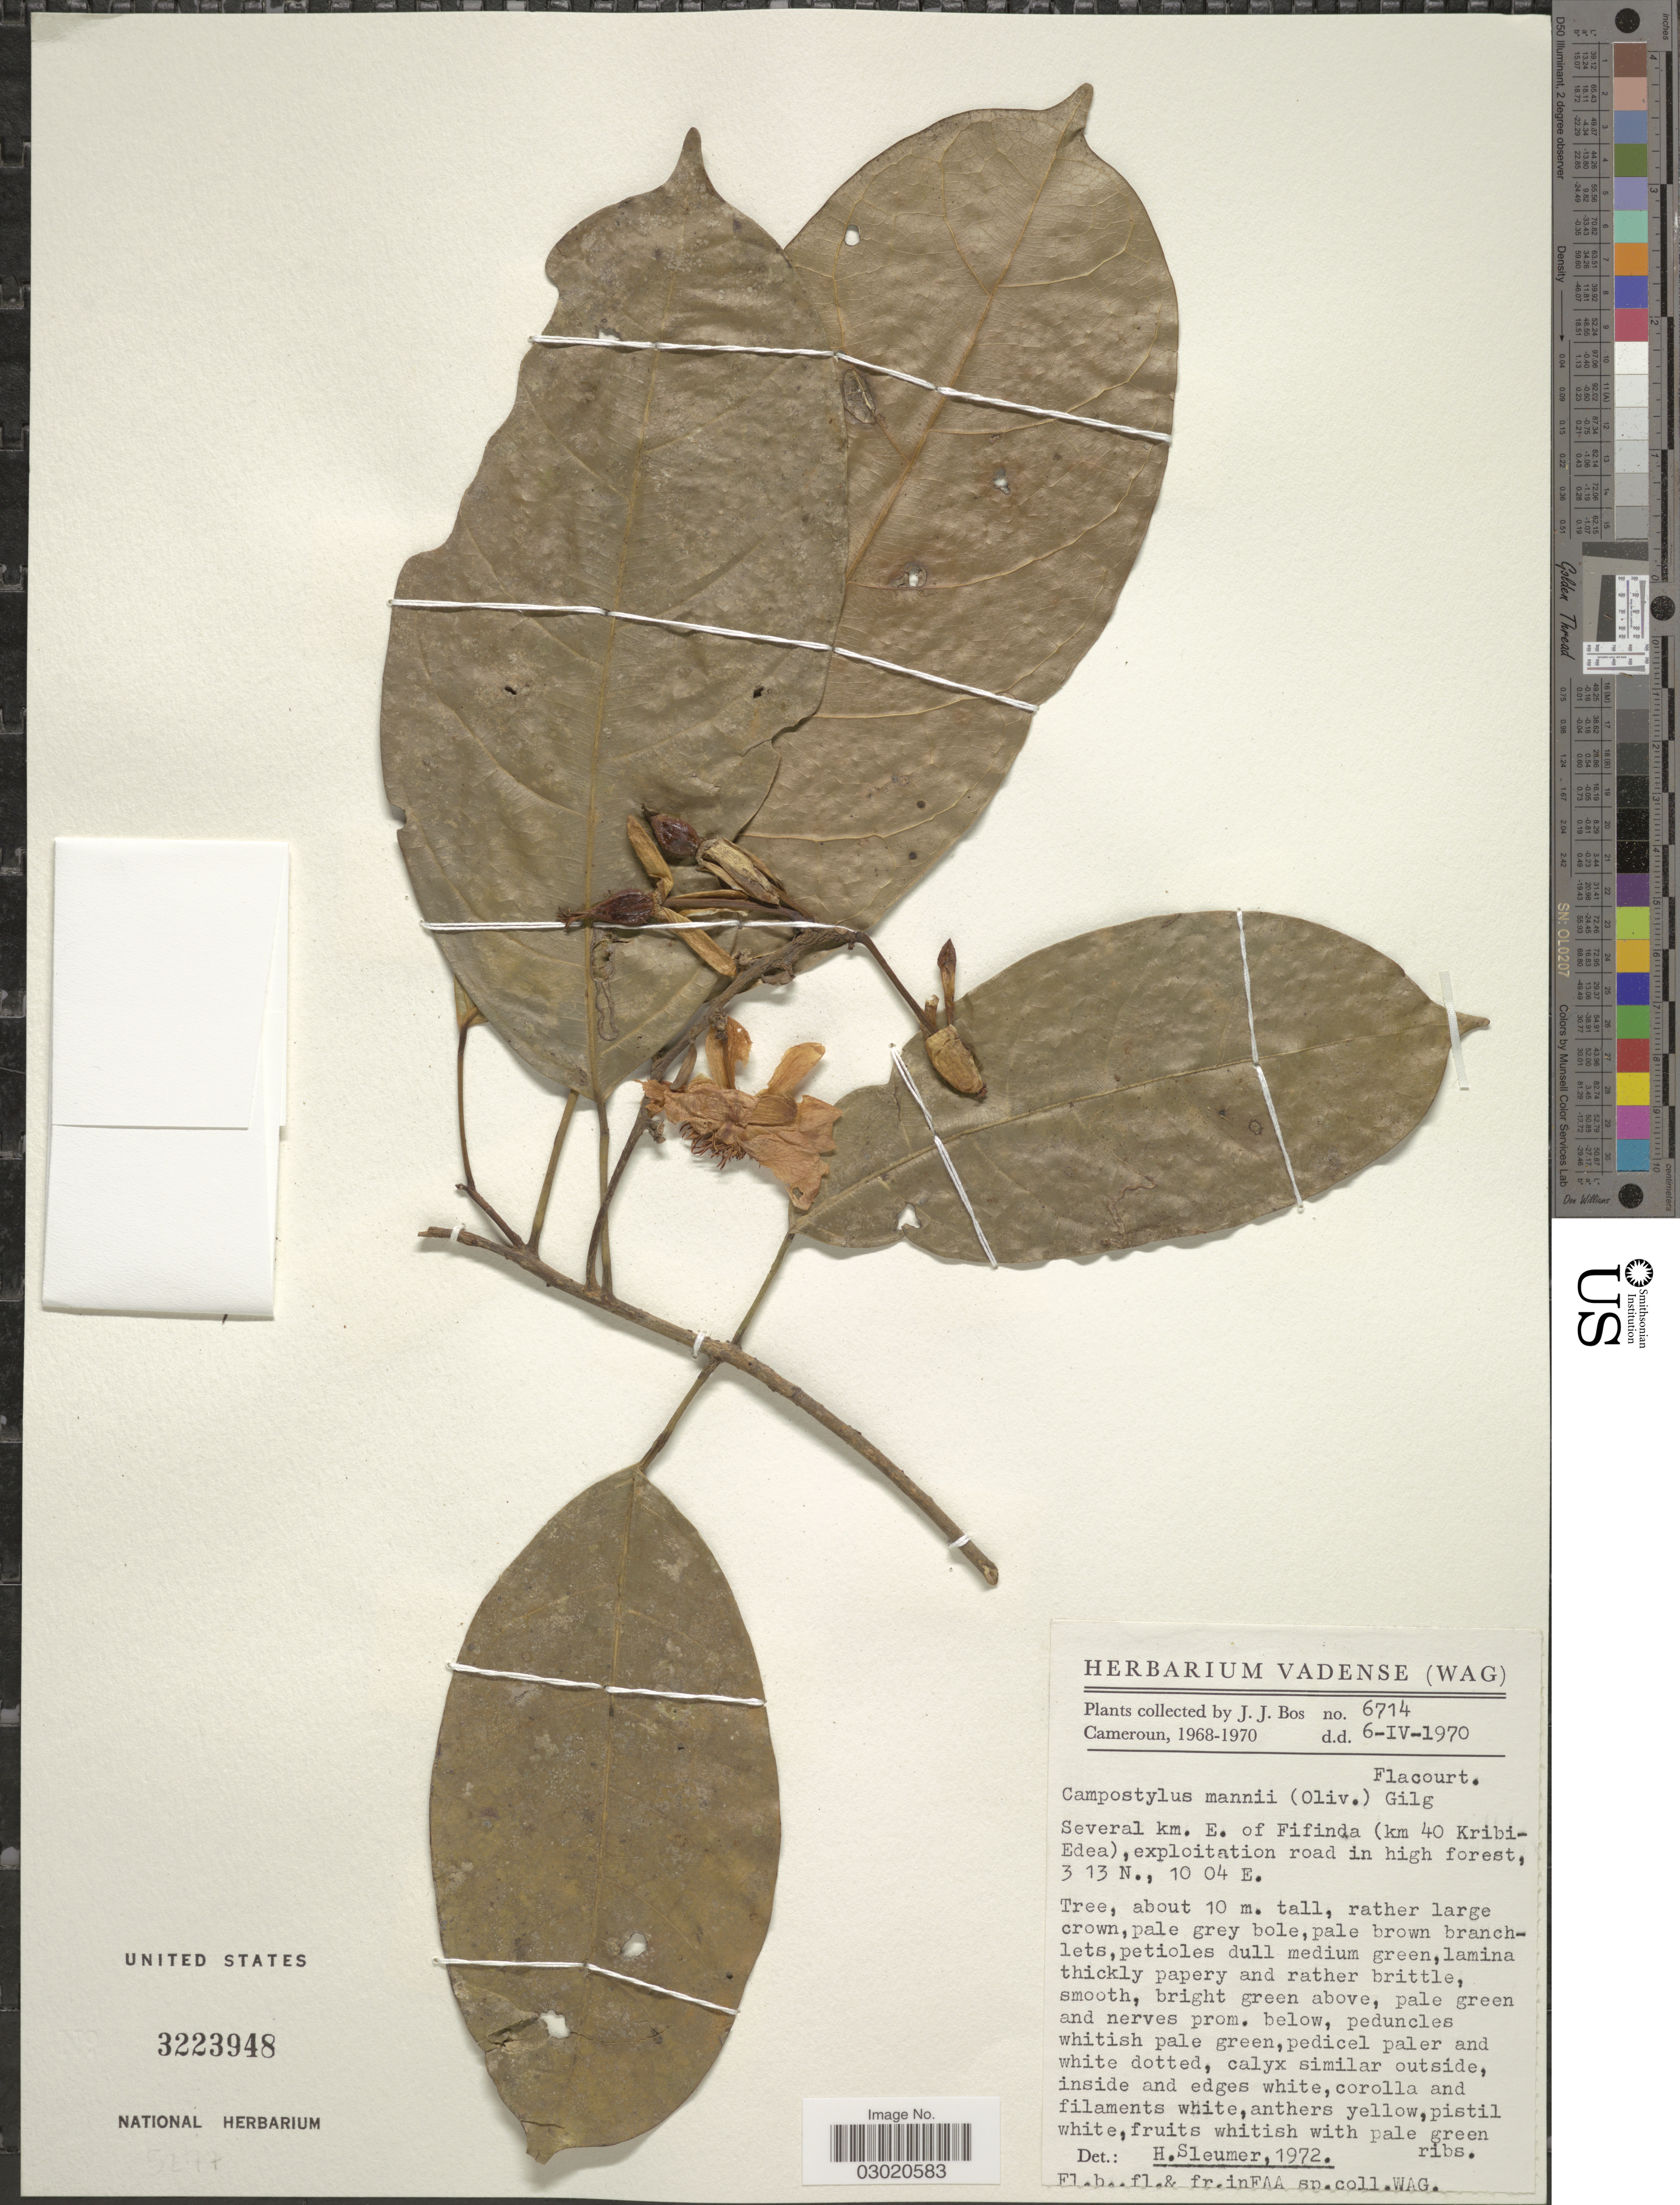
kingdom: Plantae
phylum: Tracheophyta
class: Magnoliopsida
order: Malpighiales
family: Achariaceae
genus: Camptostylus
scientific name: Camptostylus mannii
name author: (Oliv.) Gilg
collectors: J. J. Bos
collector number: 6714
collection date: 1970-04-06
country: Cameroon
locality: Several km. E. of Fifinda (km 40 Kribi-Edea), exploitation road in high forest.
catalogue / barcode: US 3223948